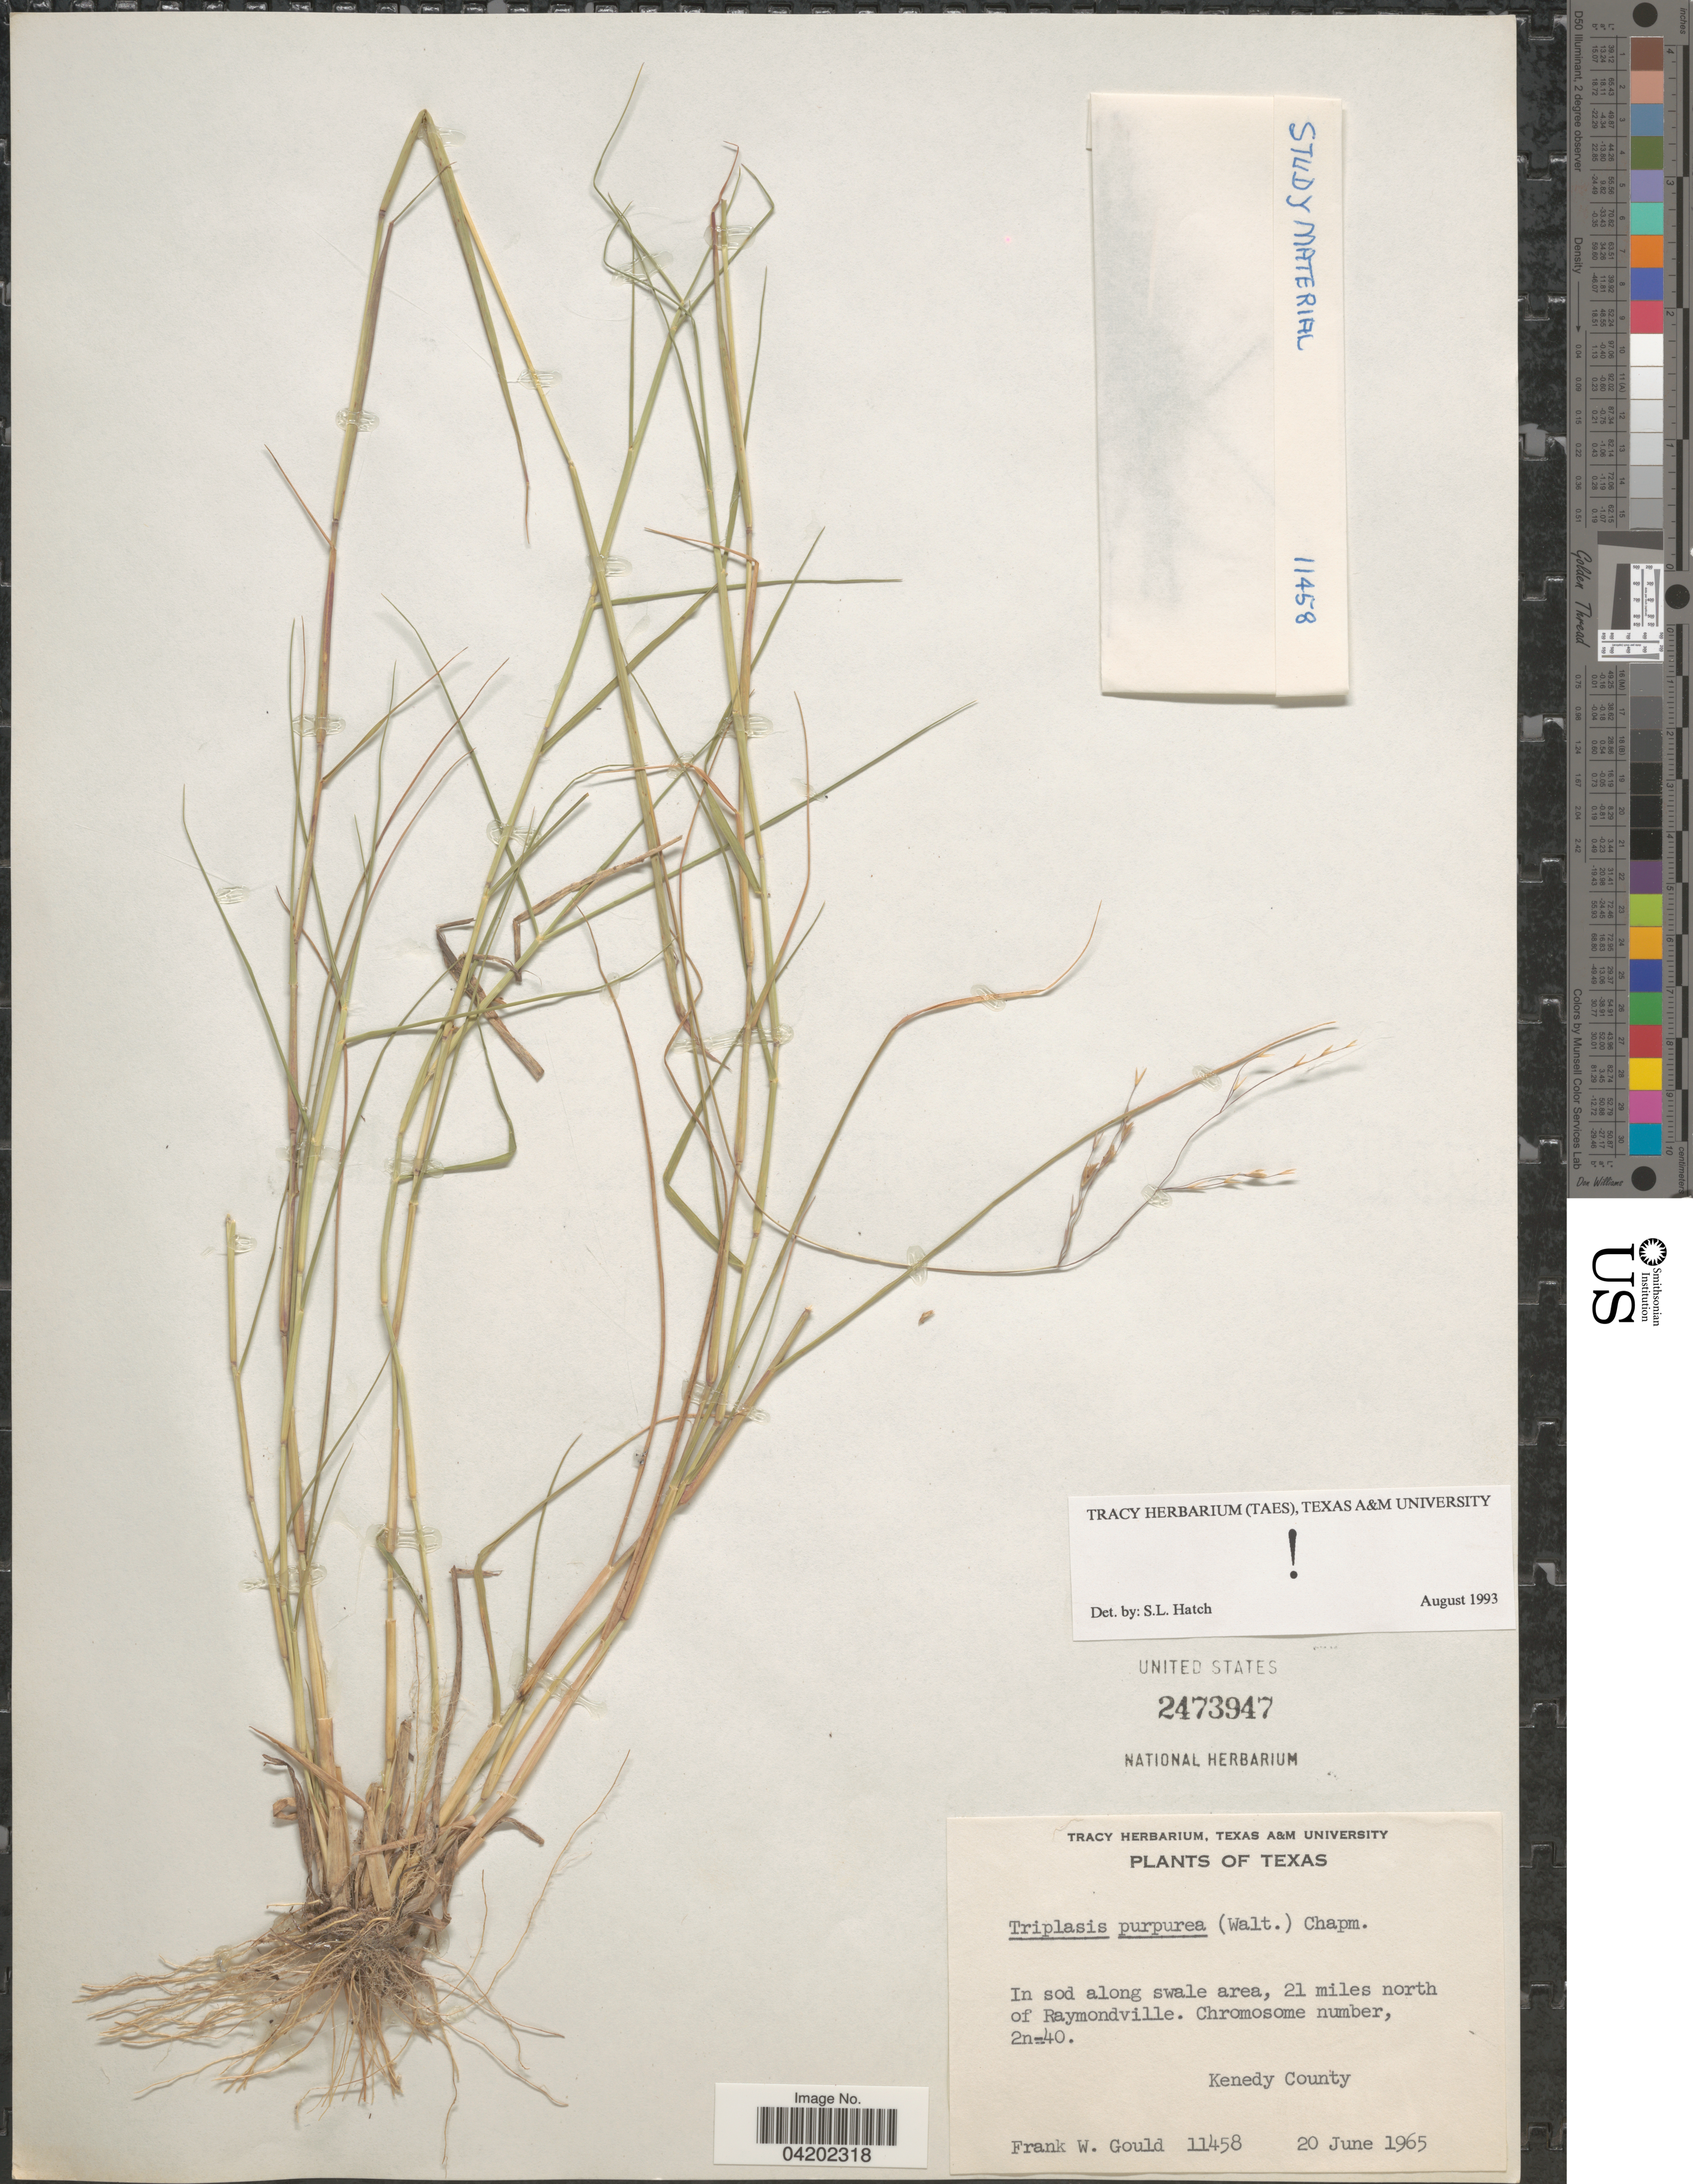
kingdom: Plantae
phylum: Tracheophyta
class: Liliopsida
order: Poales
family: Poaceae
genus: Triplasis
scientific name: Triplasis purpurea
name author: (Walter) Chapm.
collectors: F. W. Gould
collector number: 11458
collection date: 1965-06-20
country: United States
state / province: Texas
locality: In sod along swale area, 21 miles north of Raymondville. Kenedy County.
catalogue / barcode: US 2473947